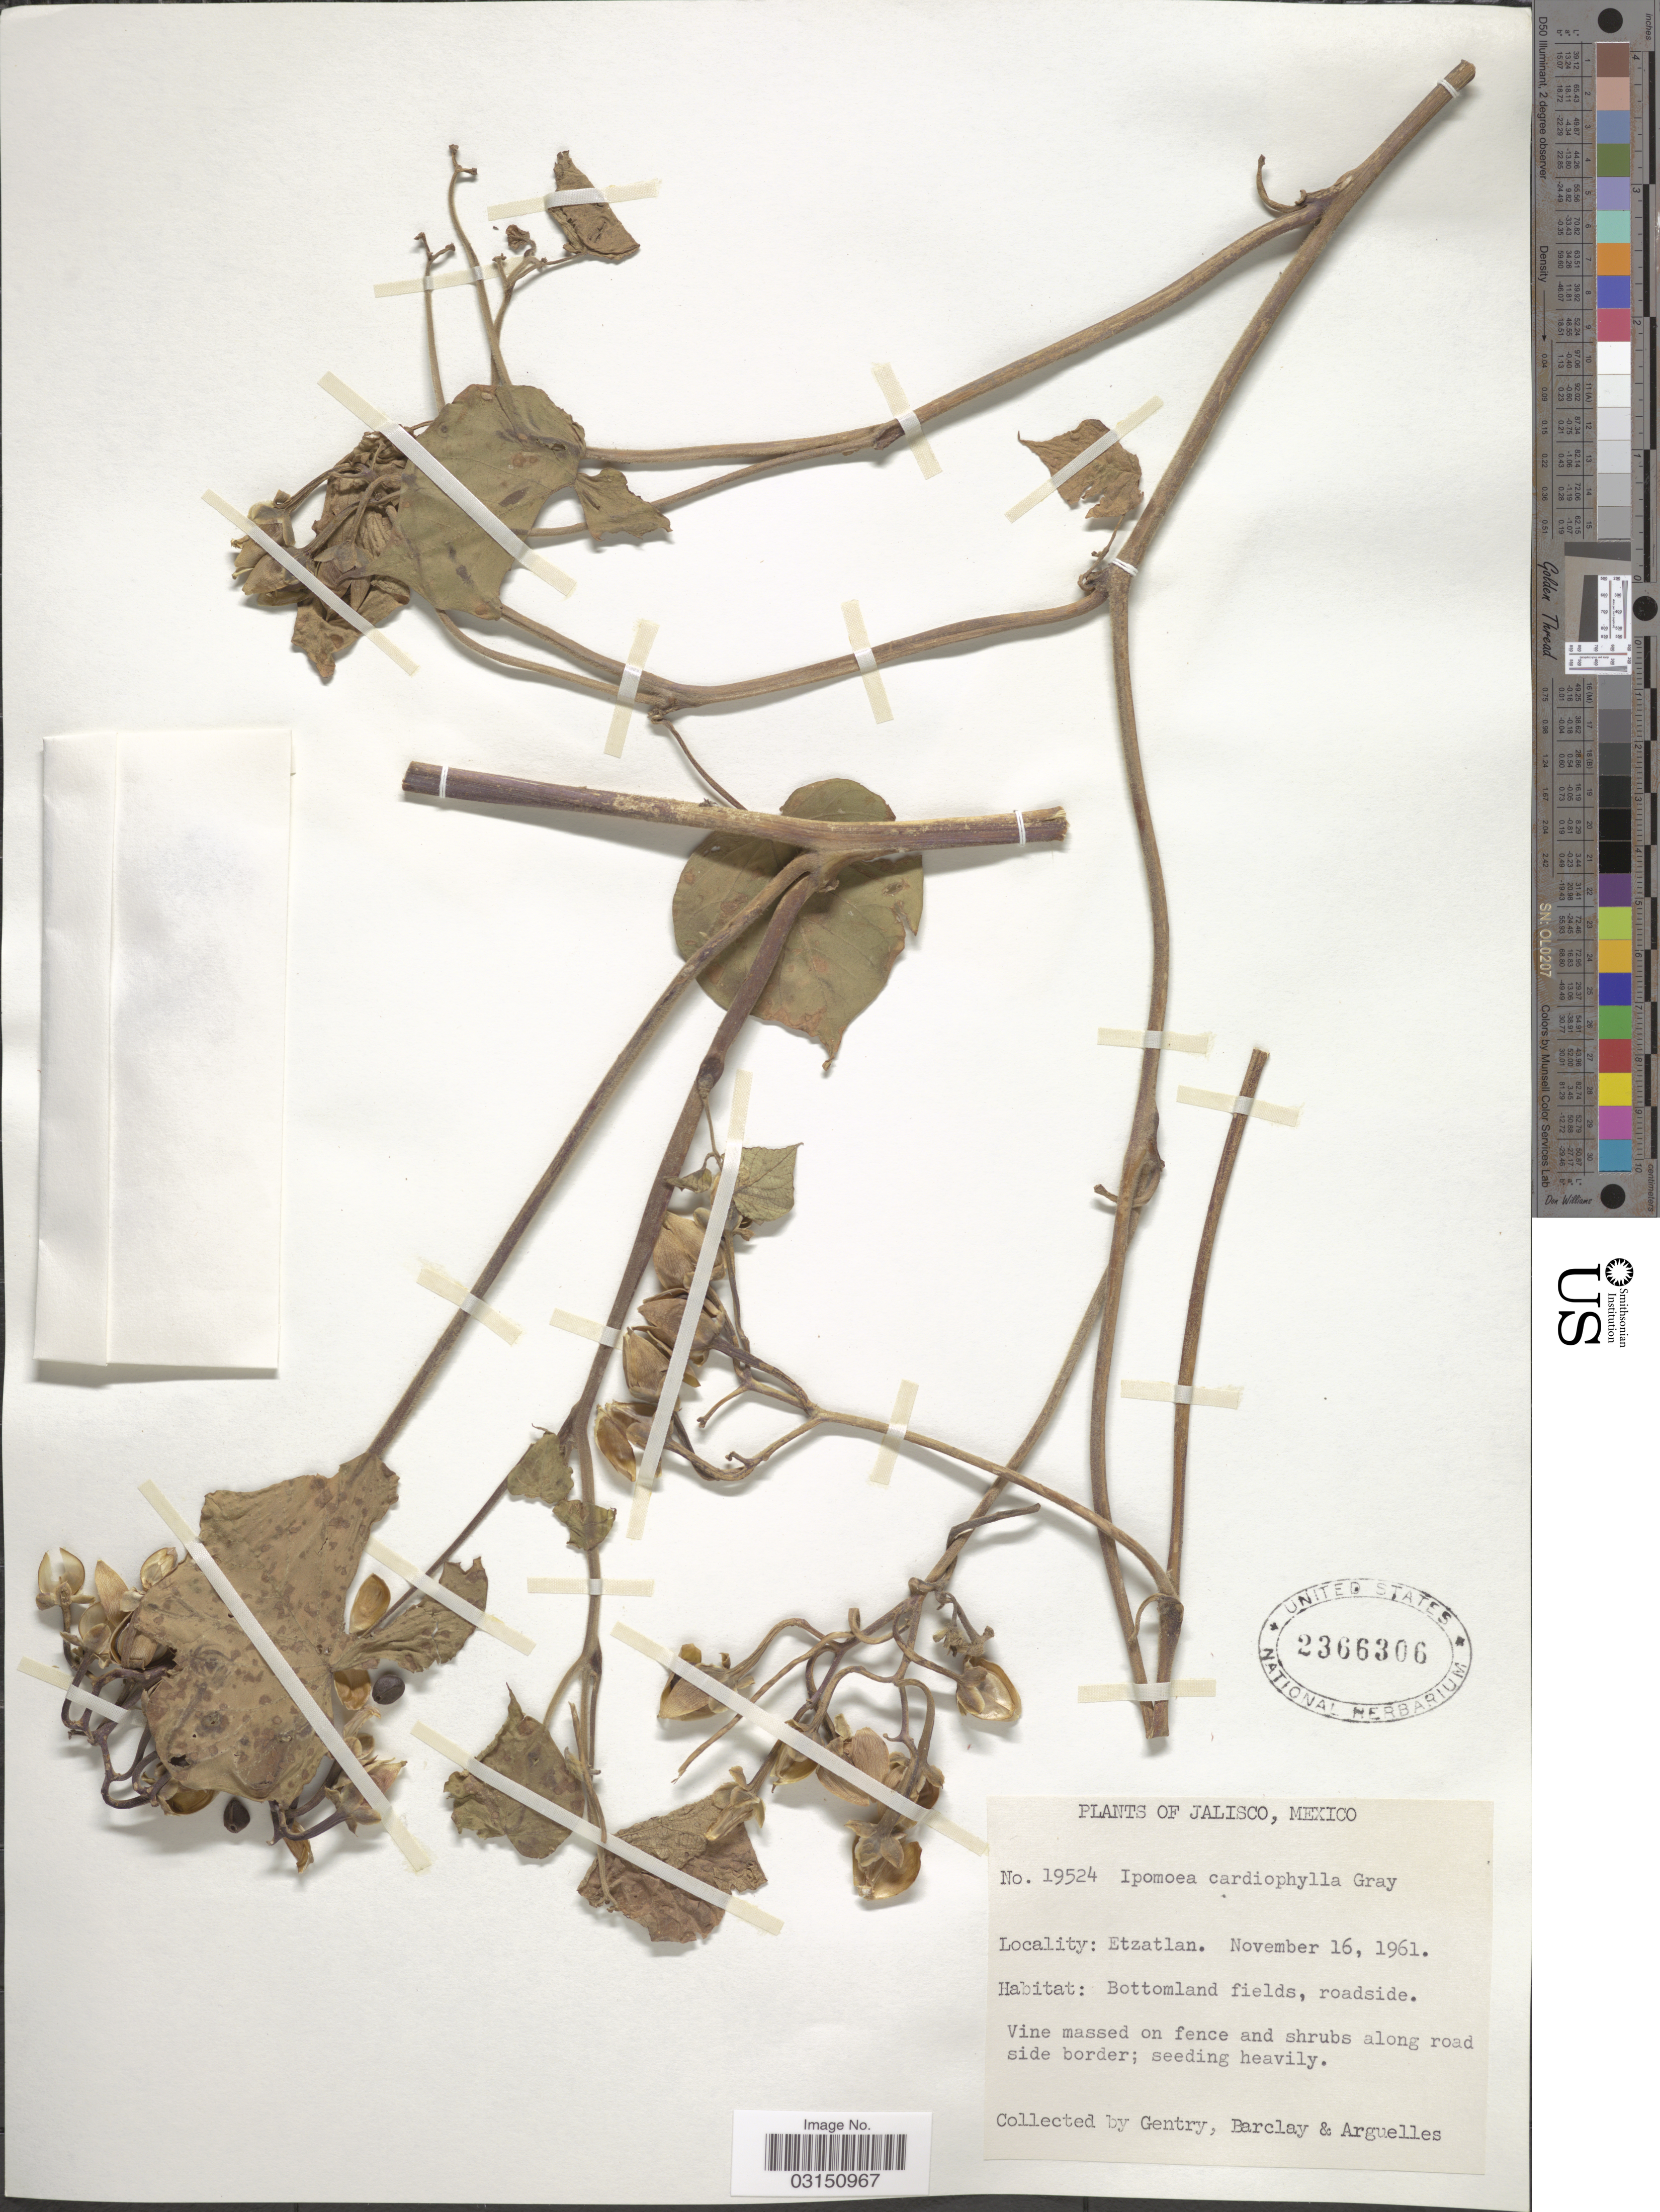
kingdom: Plantae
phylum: Tracheophyta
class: Magnoliopsida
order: Solanales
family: Convolvulaceae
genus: Ipomoea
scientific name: Ipomoea parasitica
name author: (Kunth) G. Don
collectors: Gentry, --, -- Barclay & Arguelles, --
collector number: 19524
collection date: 1961-11-16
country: Mexico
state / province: Jalisco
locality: Etzatlan. Bottomland fields, roadside.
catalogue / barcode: US 2366306